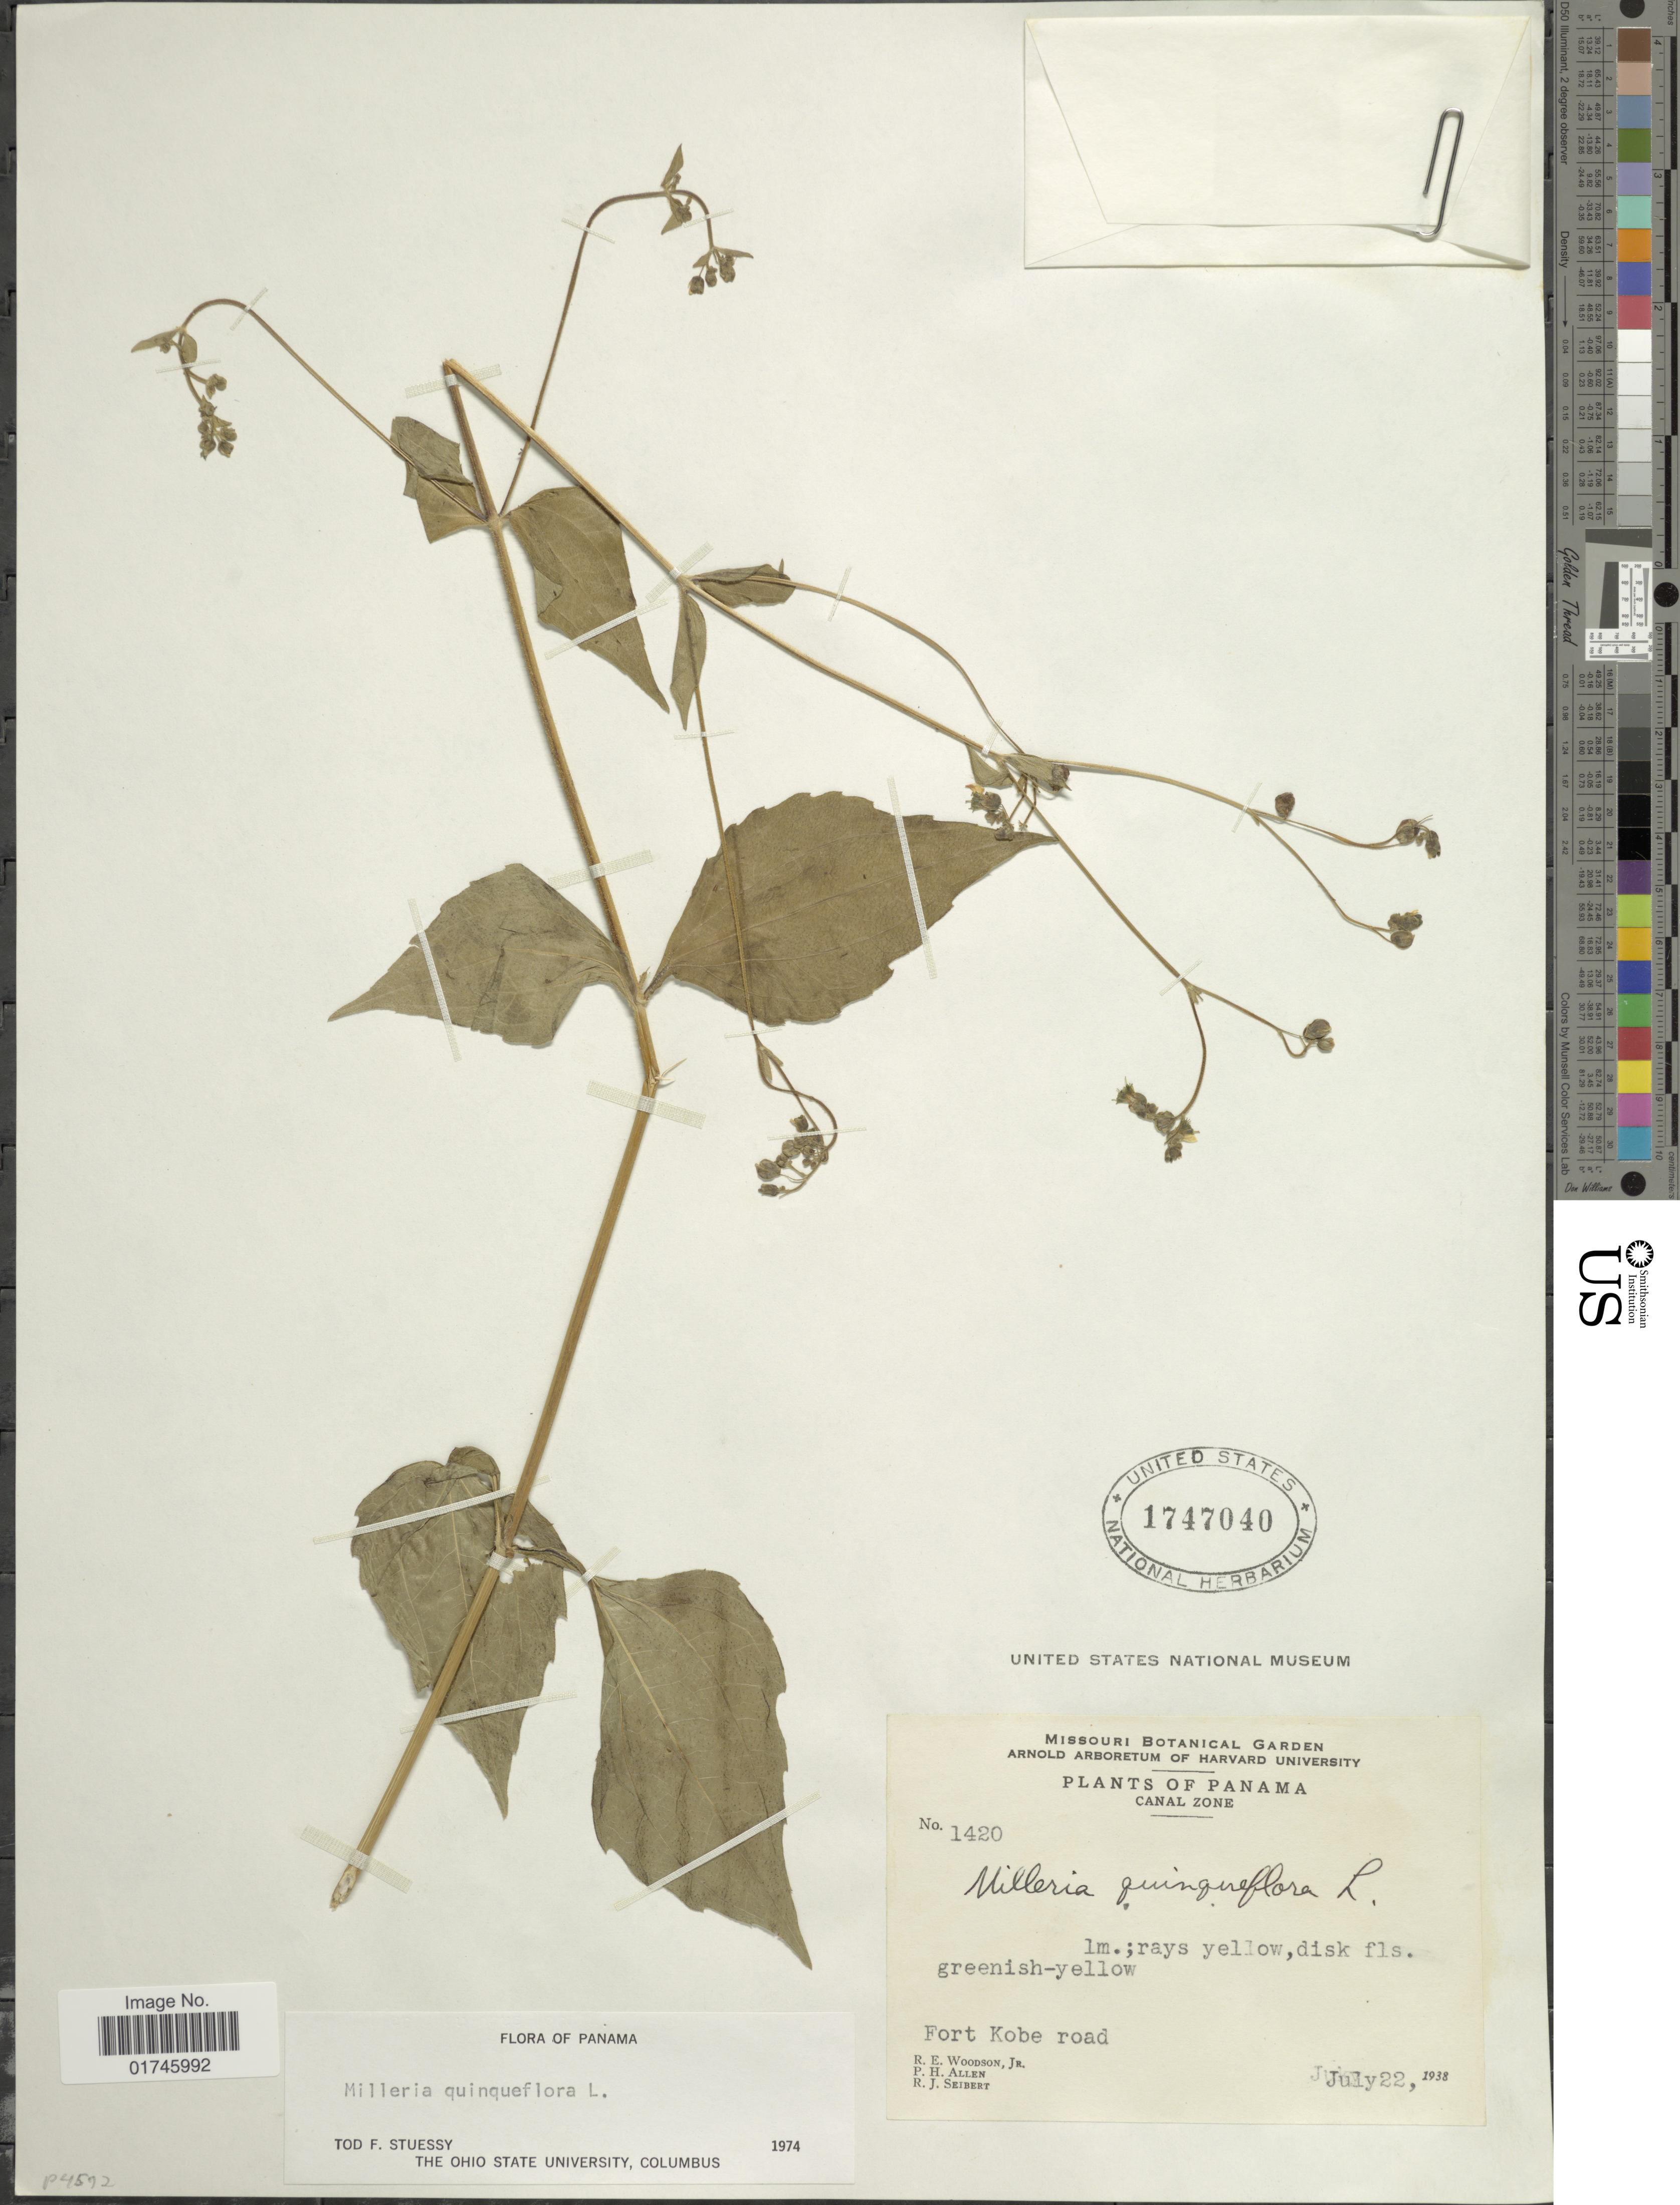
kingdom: Plantae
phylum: Tracheophyta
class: Magnoliopsida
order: Asterales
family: Asteraceae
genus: Milleria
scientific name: Milleria quinqueflora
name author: L.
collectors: R. E. Woodson, P. H. Allen & R. J. Seibert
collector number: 1420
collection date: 1938-07-22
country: Panama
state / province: Colón / Panamá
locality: Panama, Canal Zone. Fort Kobe road.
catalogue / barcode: US 1747040